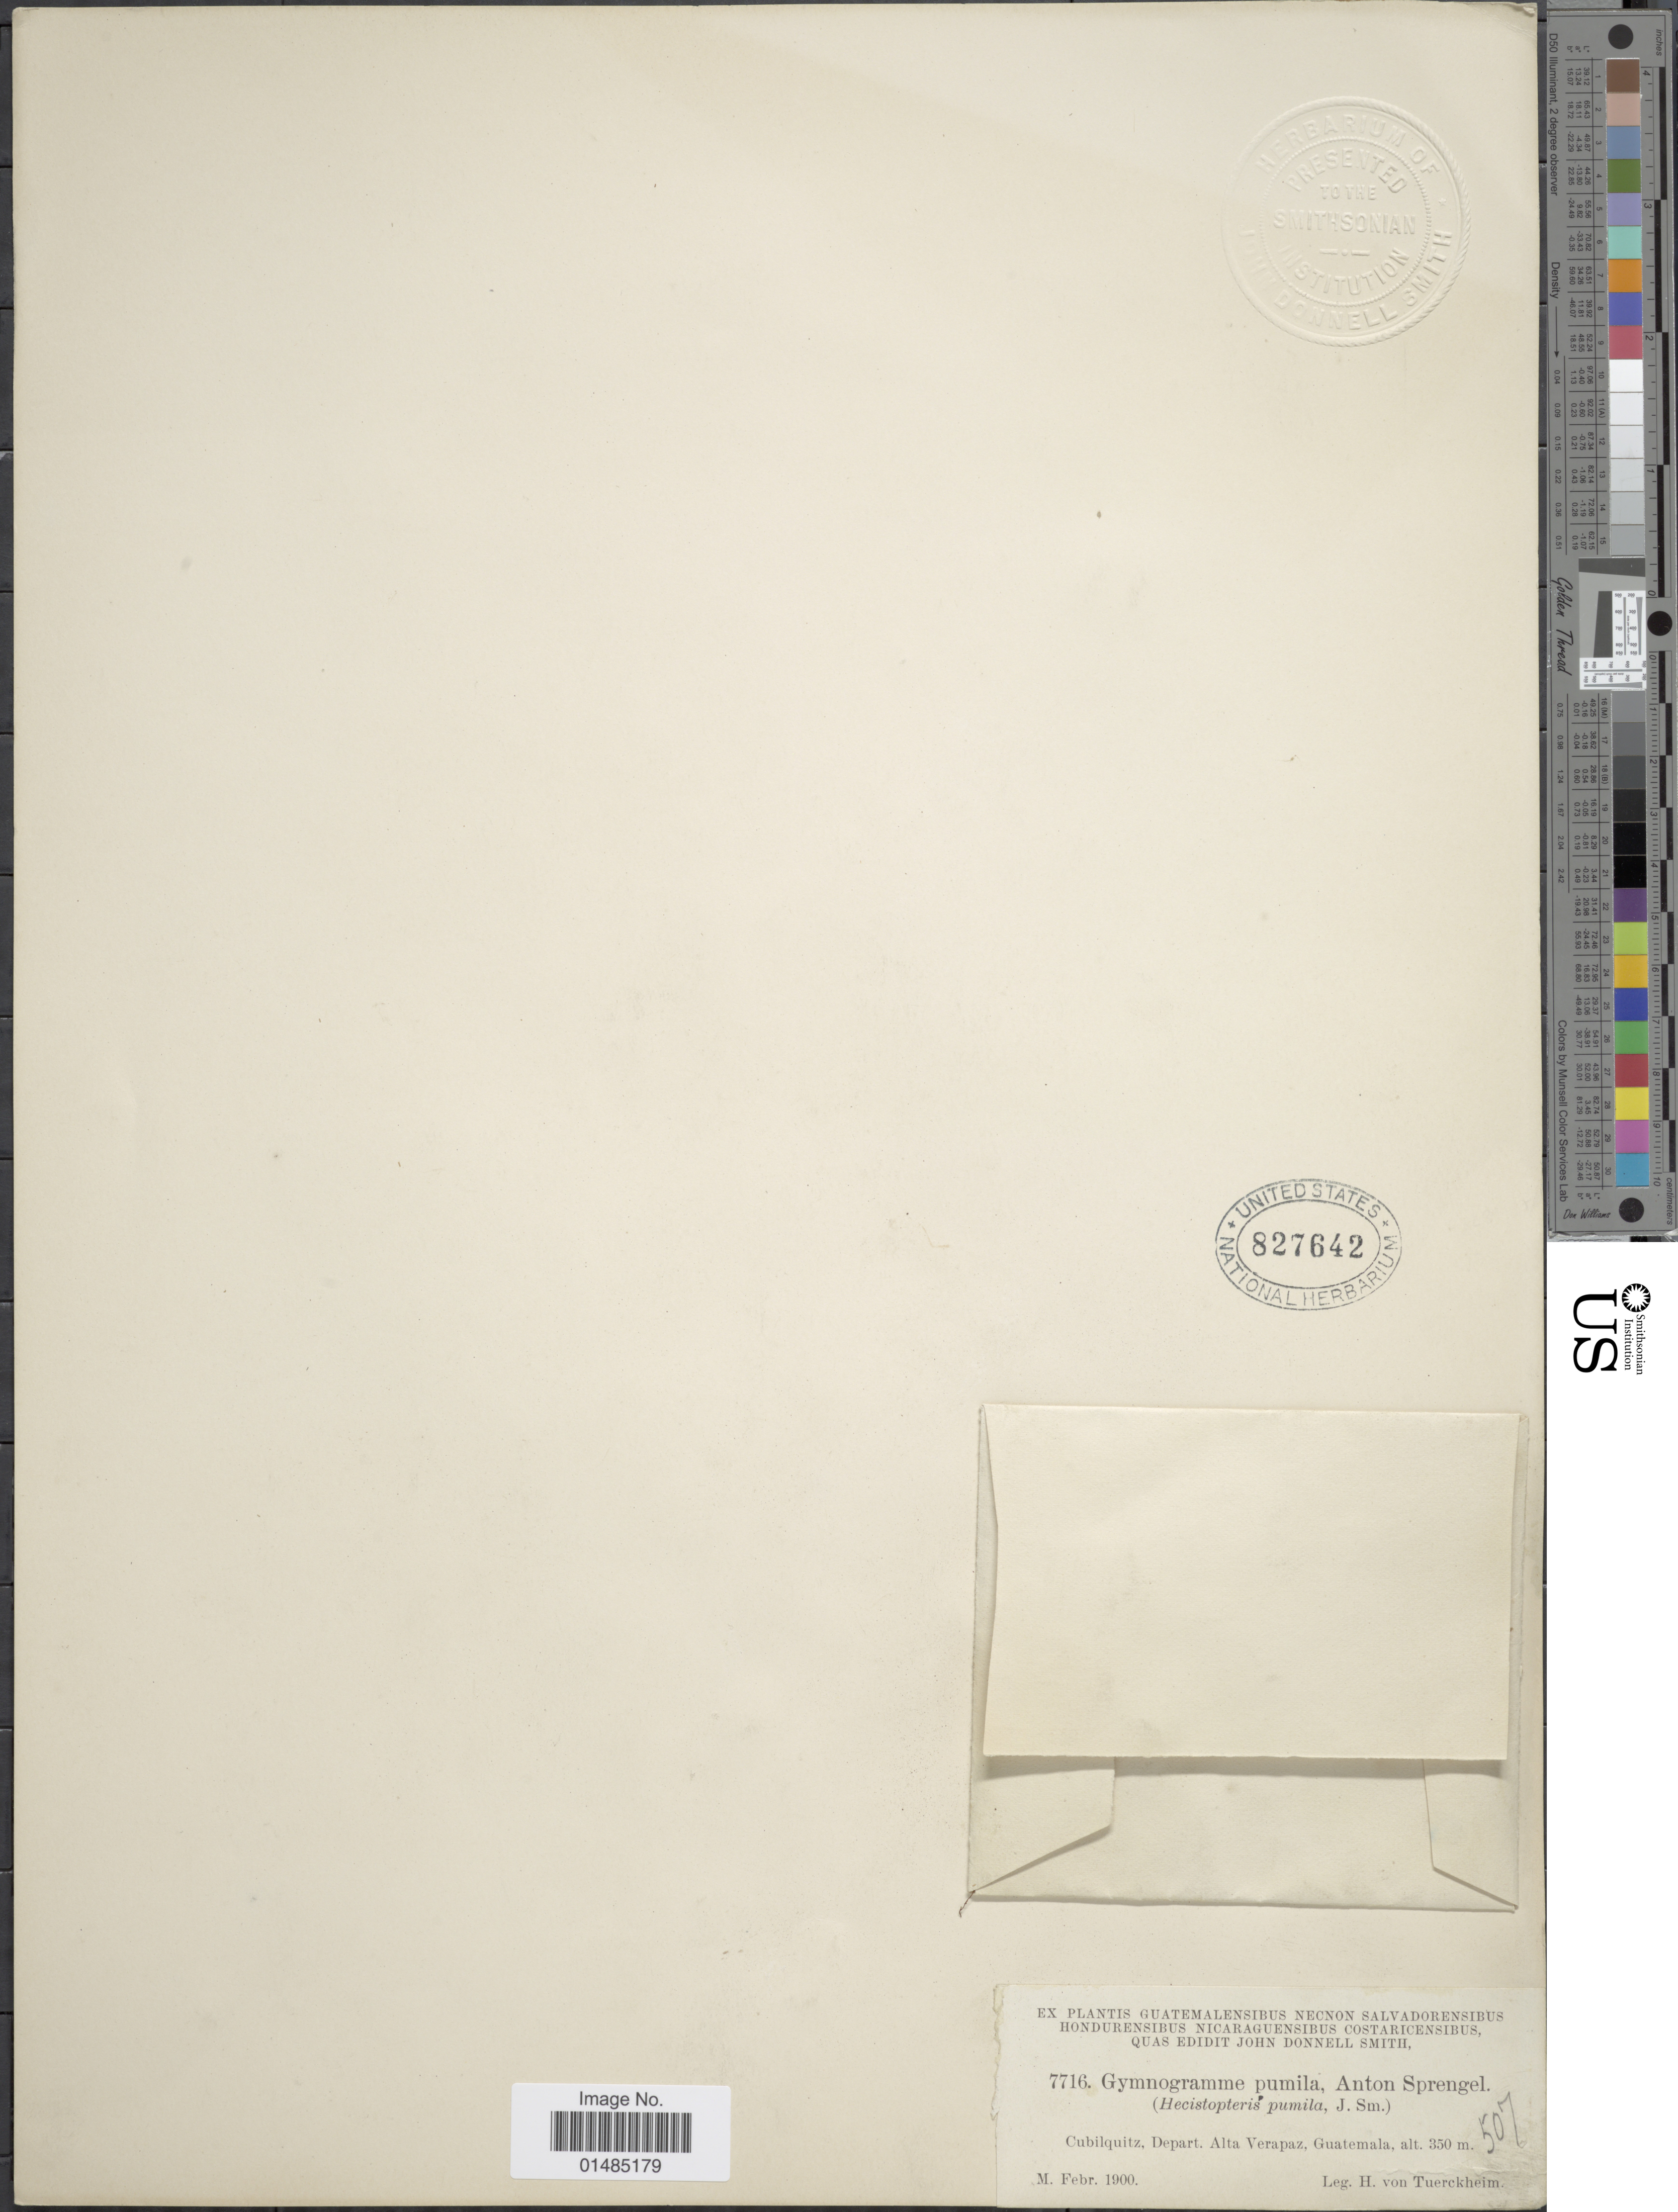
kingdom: Plantae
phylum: Tracheophyta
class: Polypodiopsida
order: Polypodiales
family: Pteridaceae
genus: Hecistopteris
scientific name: Hecistopteris pumila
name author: Christ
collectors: H. von Türckheim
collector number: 7716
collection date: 1900-02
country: Guatemala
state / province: Alta Verapaz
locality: Cubilquitz, Depart, Alta Verapaz, Guatemala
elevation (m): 350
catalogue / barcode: US 827642